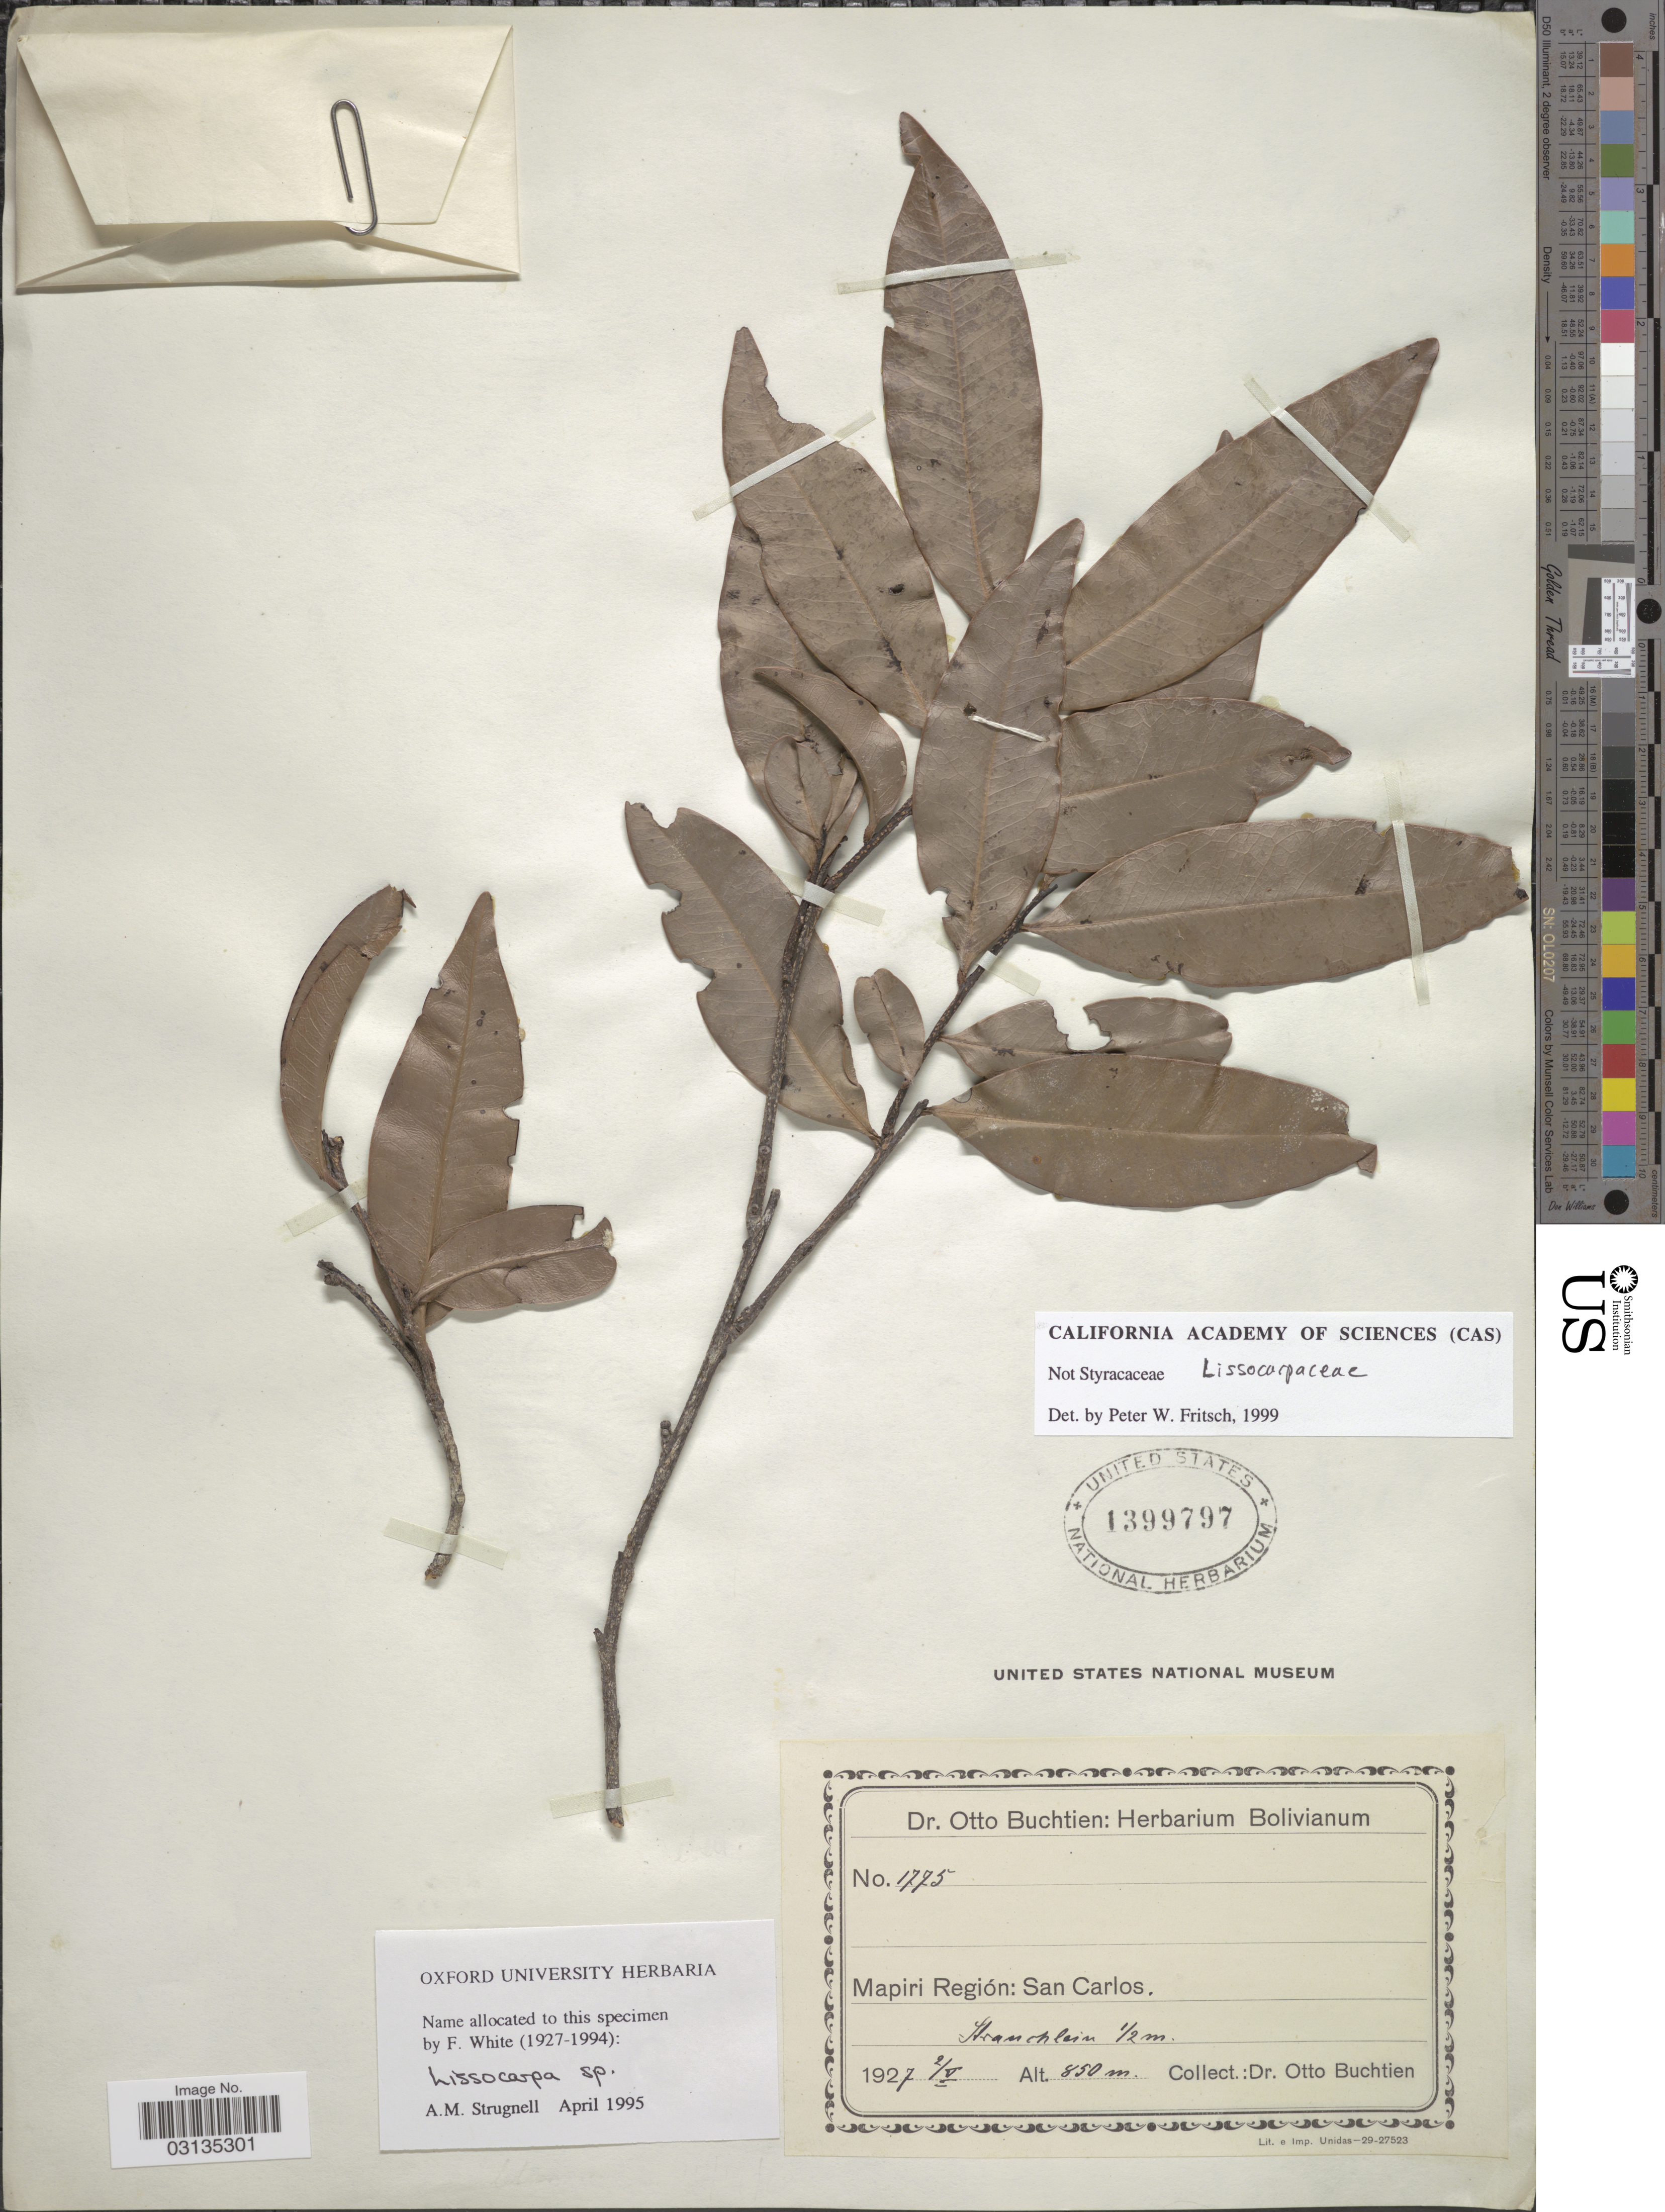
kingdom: Plantae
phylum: Tracheophyta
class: Magnoliopsida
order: Ericales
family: Ebenaceae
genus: Lissocarpa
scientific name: Lissocarpa sp.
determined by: Strugnell, A. M.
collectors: O. Buchtien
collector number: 1775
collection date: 1927-05-02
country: Bolivia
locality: Mapiri Región: San Carlos.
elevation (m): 850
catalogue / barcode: US 1399797